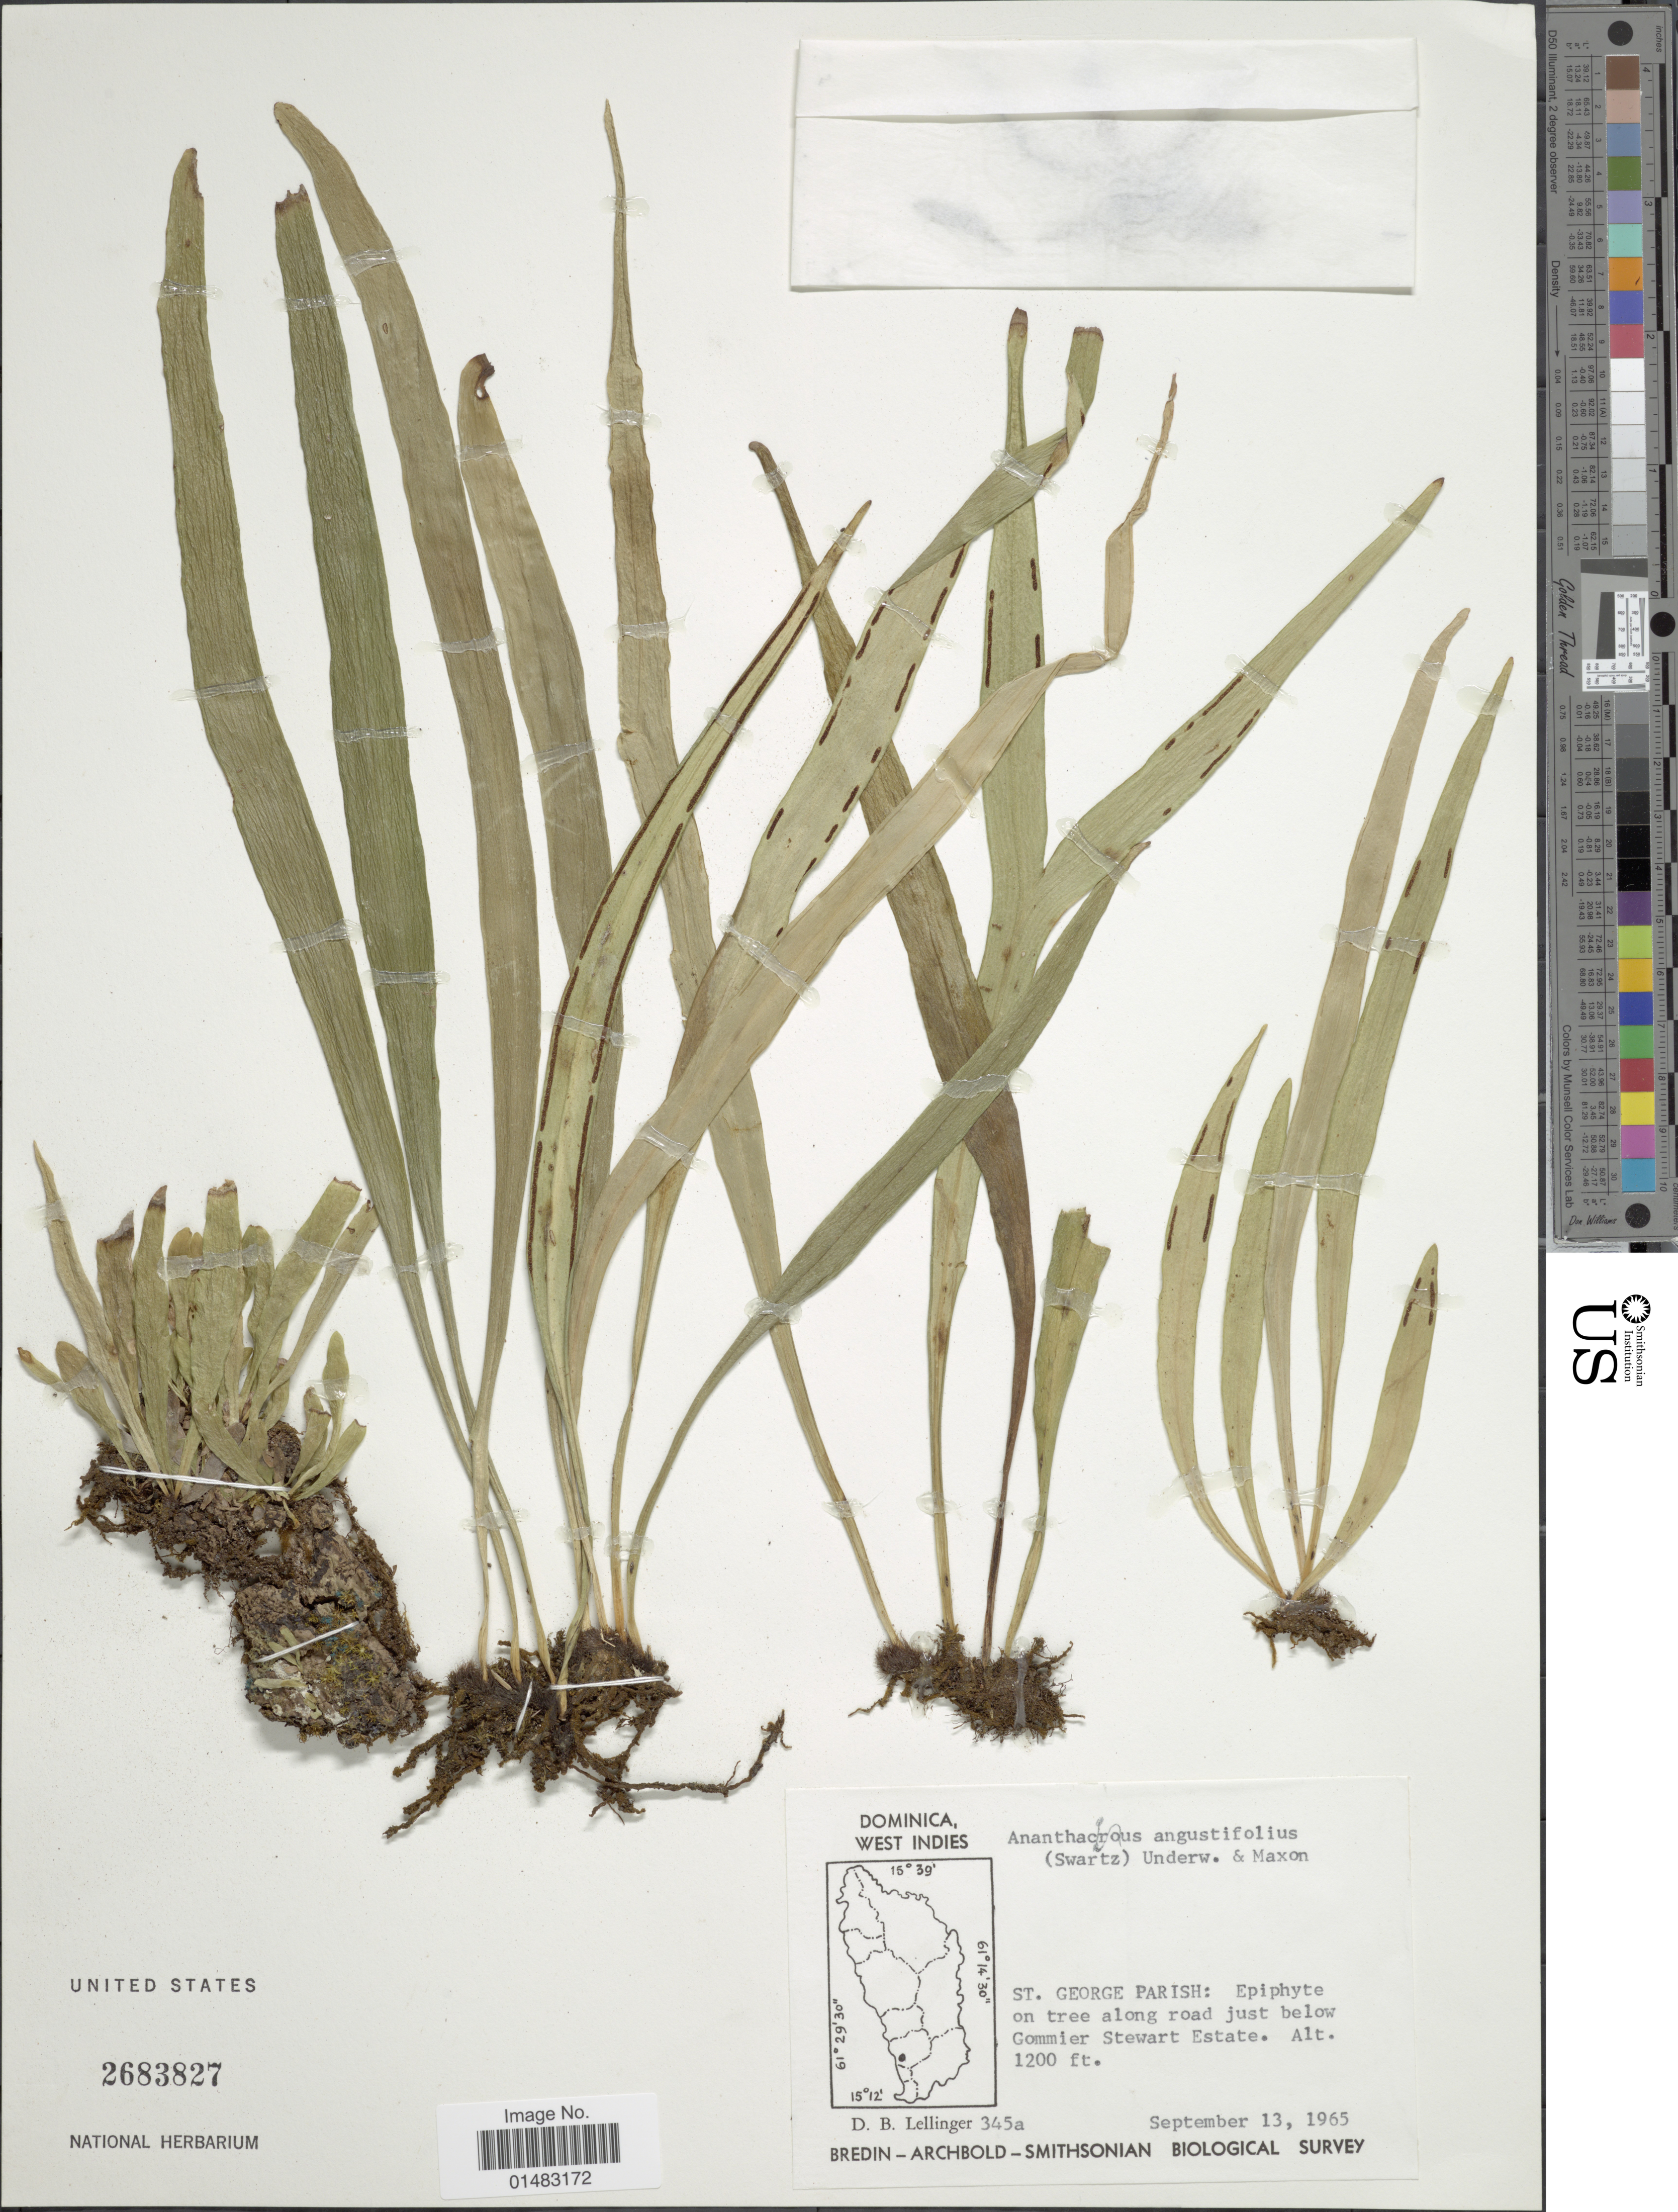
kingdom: Plantae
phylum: Tracheophyta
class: Polypodiopsida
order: Polypodiales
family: Pteridaceae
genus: Ananthacorus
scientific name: Ananthacorus angustifolius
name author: (Sw.) Underw. & Maxon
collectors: D. B. Lellinger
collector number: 345a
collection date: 1965-09-13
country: Dominica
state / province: St. George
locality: Parish, on tree along road just below Gommier Stewart Estate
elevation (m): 366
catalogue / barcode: US 2683827